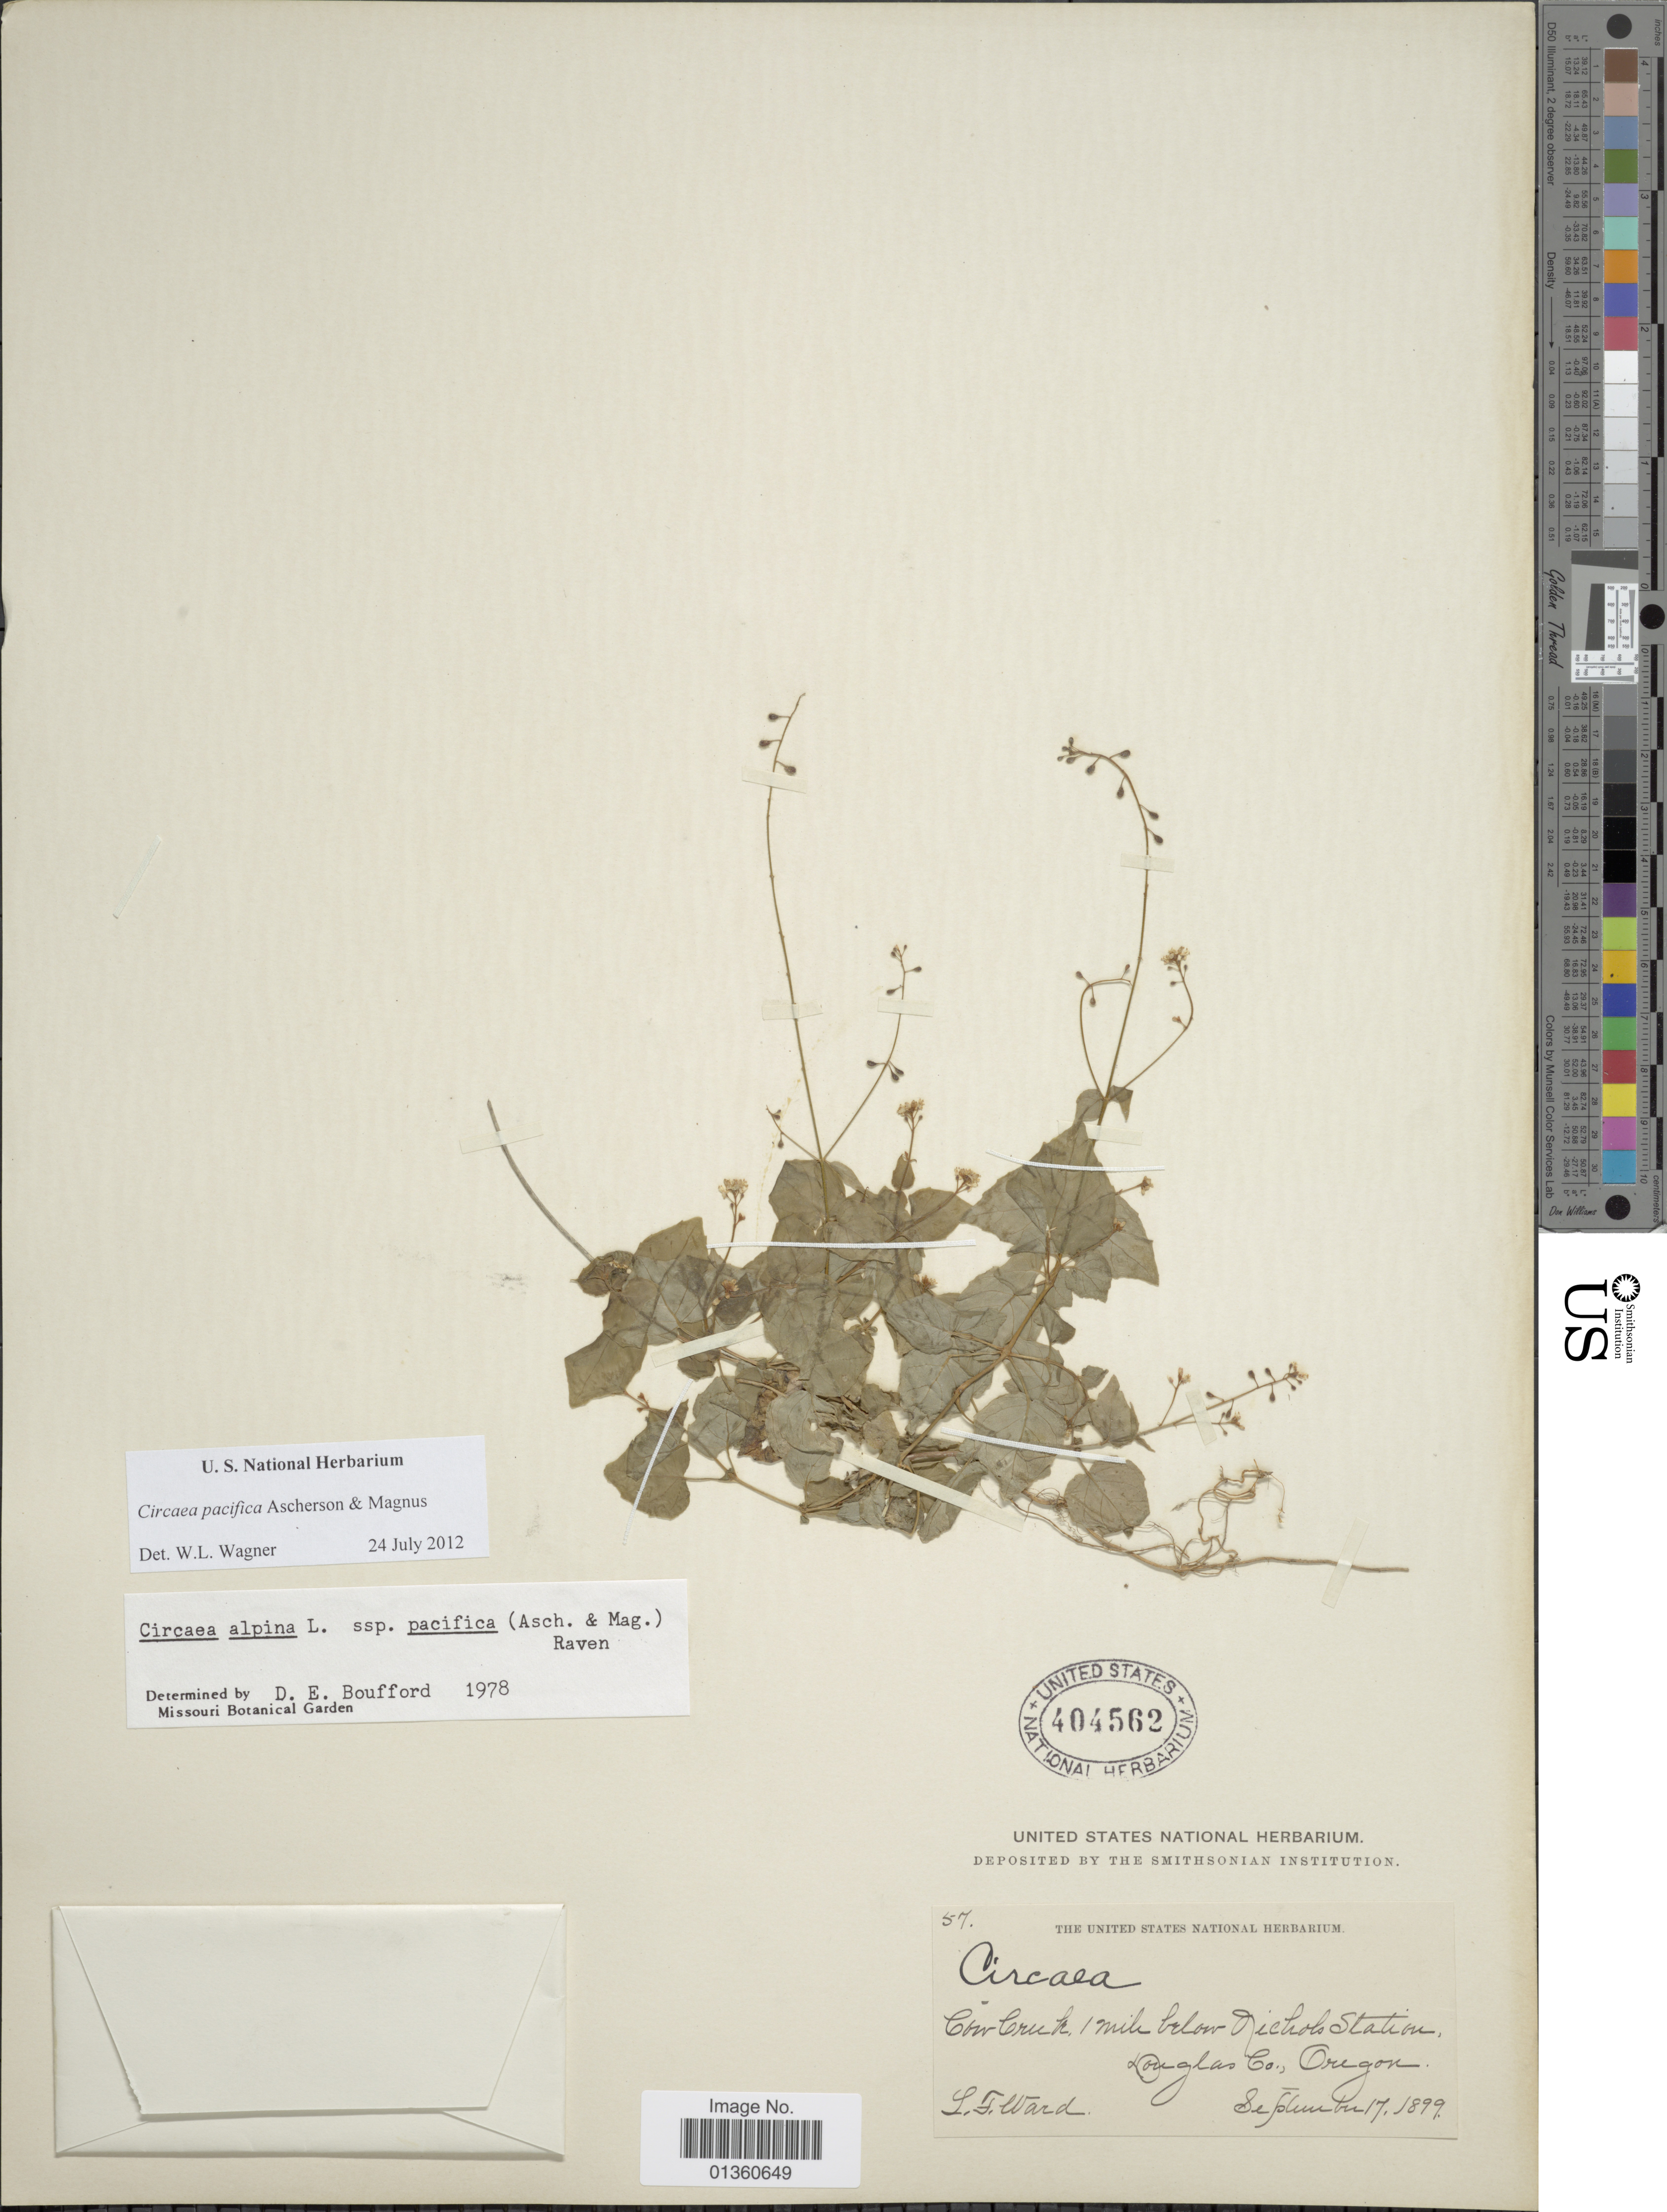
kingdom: Plantae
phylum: Tracheophyta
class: Magnoliopsida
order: Myrtales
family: Onagraceae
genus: Circaea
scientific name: Circaea pacifica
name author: Asch. & Magnus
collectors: L. Ward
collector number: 57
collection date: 1899-09-17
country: United States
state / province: Oregon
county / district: Douglas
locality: Cow Creek, 1 mile below Richols Statioons, Douglas Co.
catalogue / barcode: US 404562